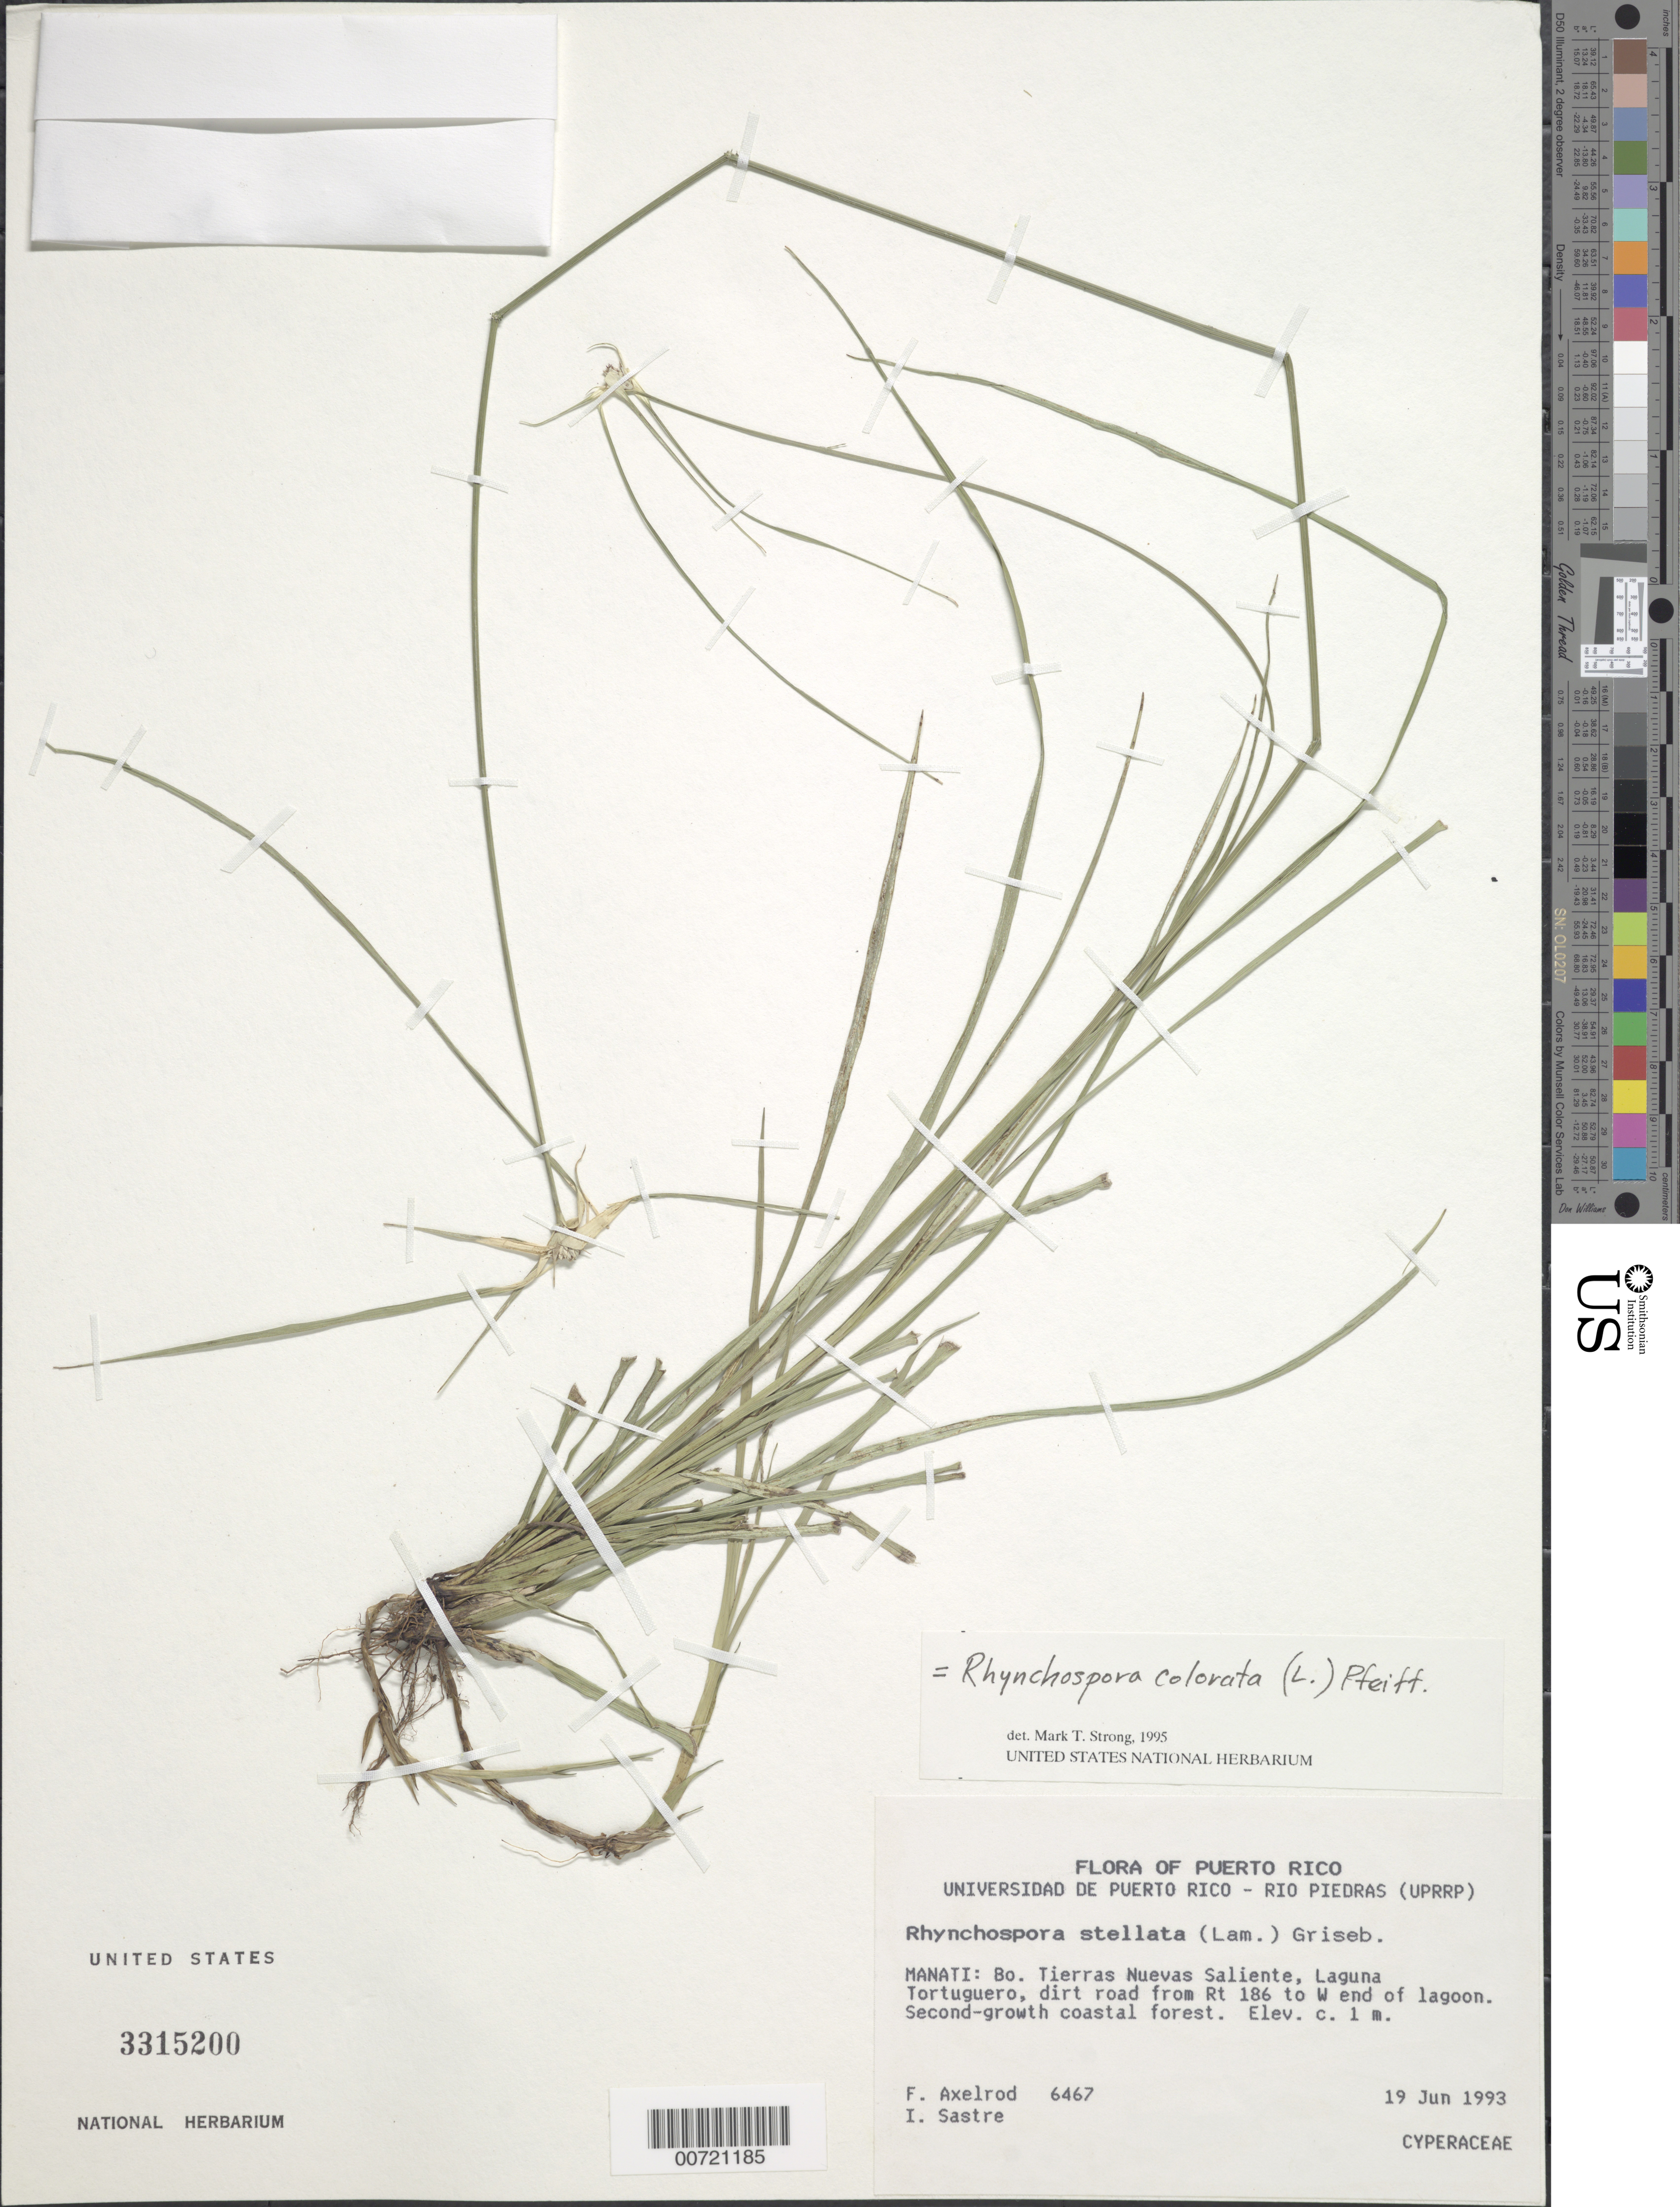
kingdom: Plantae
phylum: Tracheophyta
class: Liliopsida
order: Poales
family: Cyperaceae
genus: Rhynchospora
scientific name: Rhynchospora colorata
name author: (L.) H. Pfeiff.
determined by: Strong, M. T., (US), Smithsonian Institution - National Museum of Natural History (UNITED STATES)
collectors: F. S. Axelrod & I. Sastre-de Jesús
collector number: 6467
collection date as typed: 19 Jun 1993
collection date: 1993-06-19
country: Puerto Rico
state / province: Manatí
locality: Manatí: Bo. Tierras Nuevas Saliente, Laguna Tortuguero, dirt road from Rt 186 to W end of lagoon.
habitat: Second-growth coastal forest.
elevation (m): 1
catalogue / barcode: US 3315200